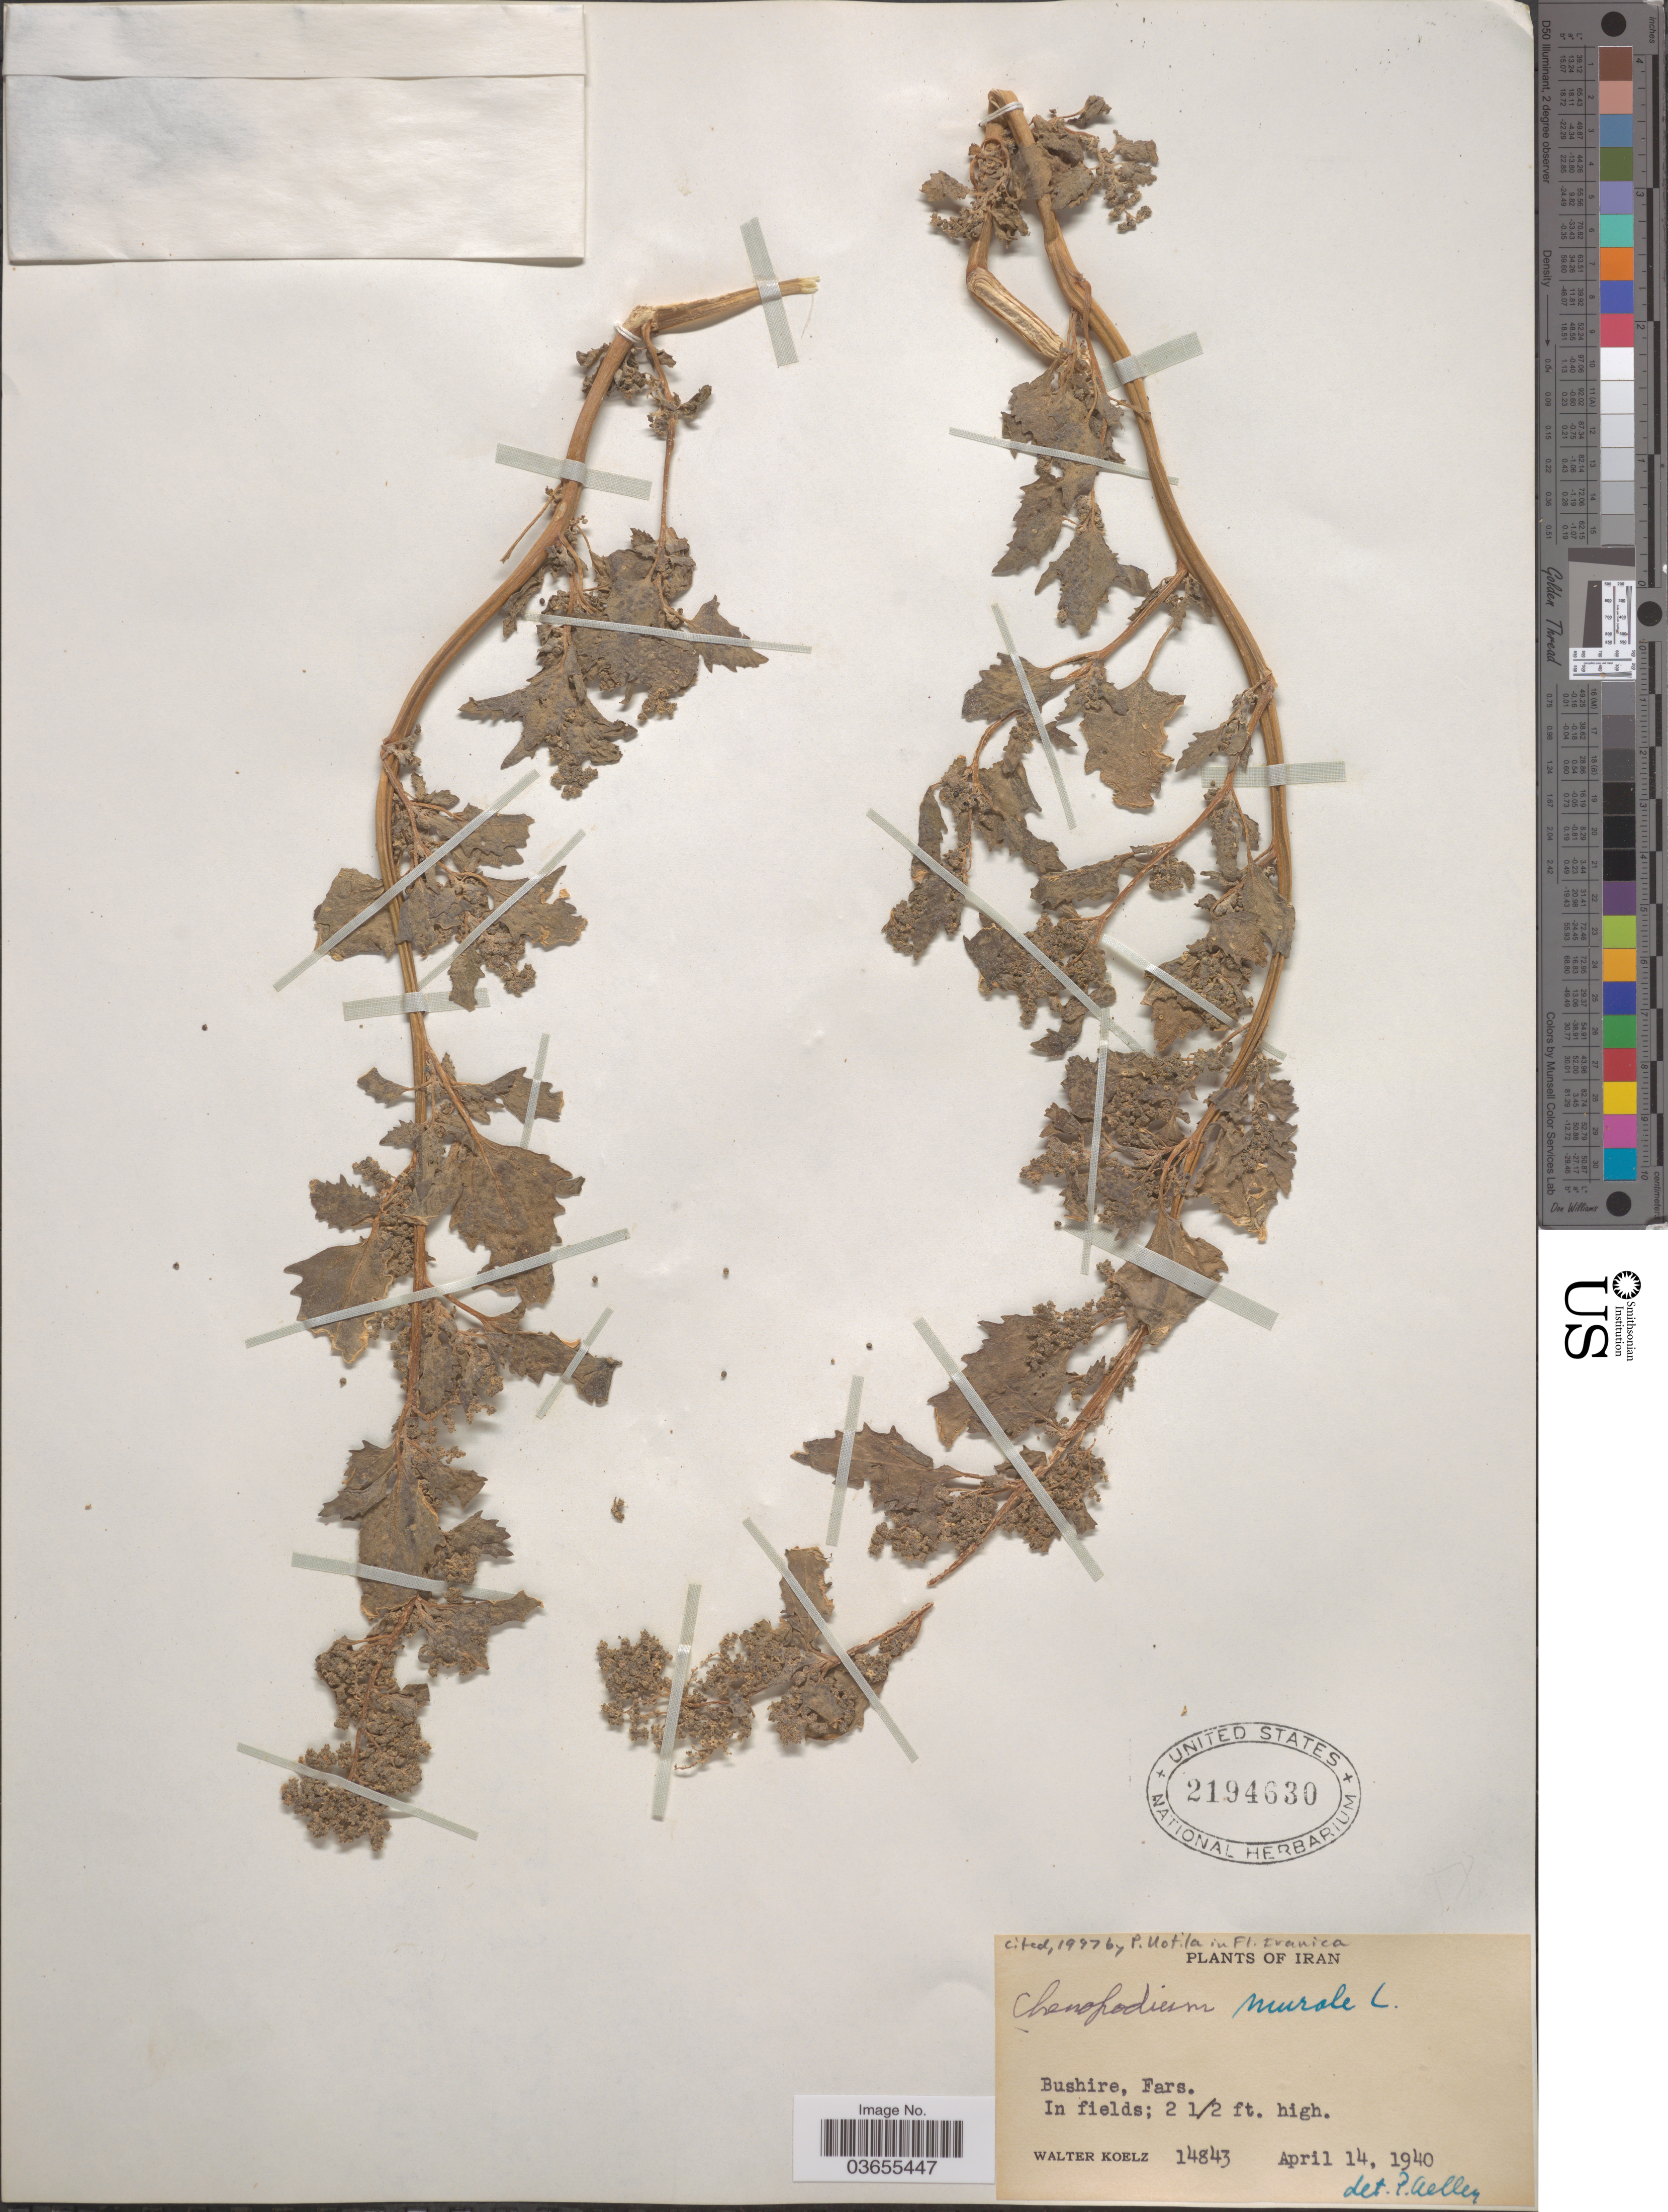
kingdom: Plantae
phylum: Tracheophyta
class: Magnoliopsida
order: Caryophyllales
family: Amaranthaceae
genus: Chenopodium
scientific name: Chenopodium murale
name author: L.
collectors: W. N. Koelz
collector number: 14843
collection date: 1940-04-14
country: Iran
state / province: Fars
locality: Bushire.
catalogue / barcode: US 2194630